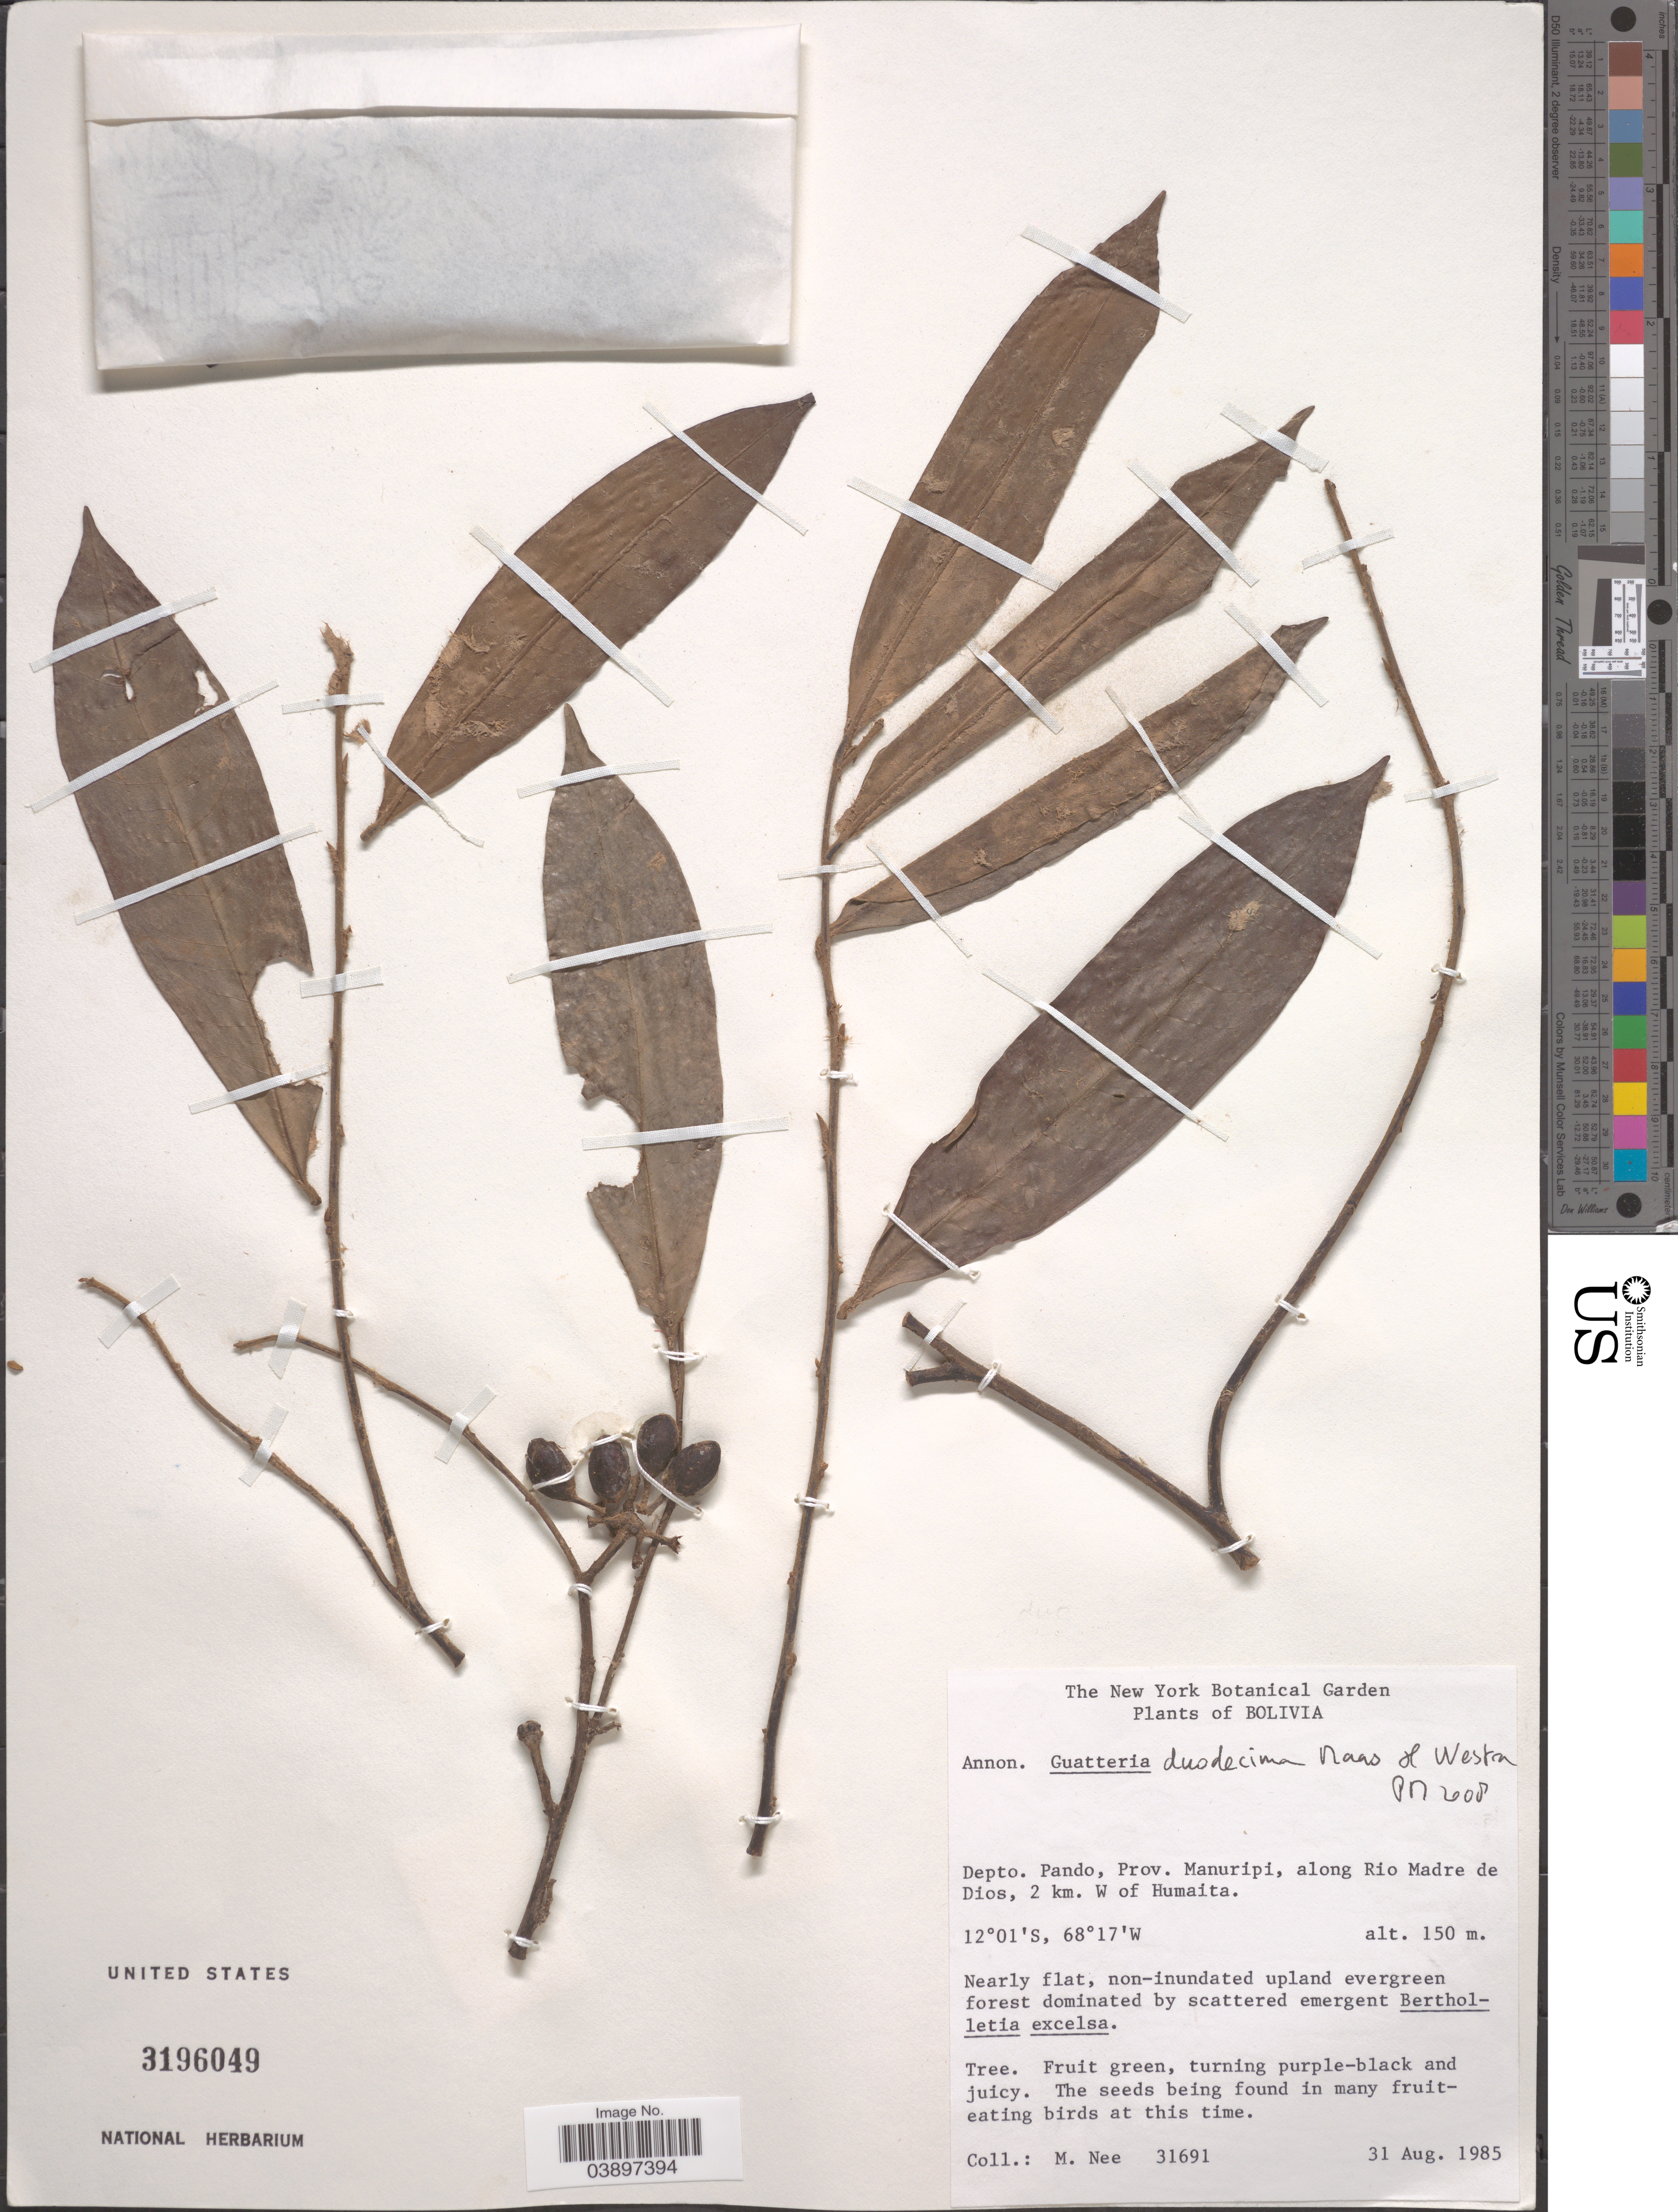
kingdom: Plantae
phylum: Tracheophyta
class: Magnoliopsida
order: Magnoliales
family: Annonaceae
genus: Guatteria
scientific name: Guatteria duodecima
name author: Maas & Westra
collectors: M. Nee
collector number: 31691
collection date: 1985-08-31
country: Bolivia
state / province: Pando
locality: Depto. Pando, Prov. Manuripi, along Rio Madre de Dios, 2 km. W of Humaita.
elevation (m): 150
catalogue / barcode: US 3196049